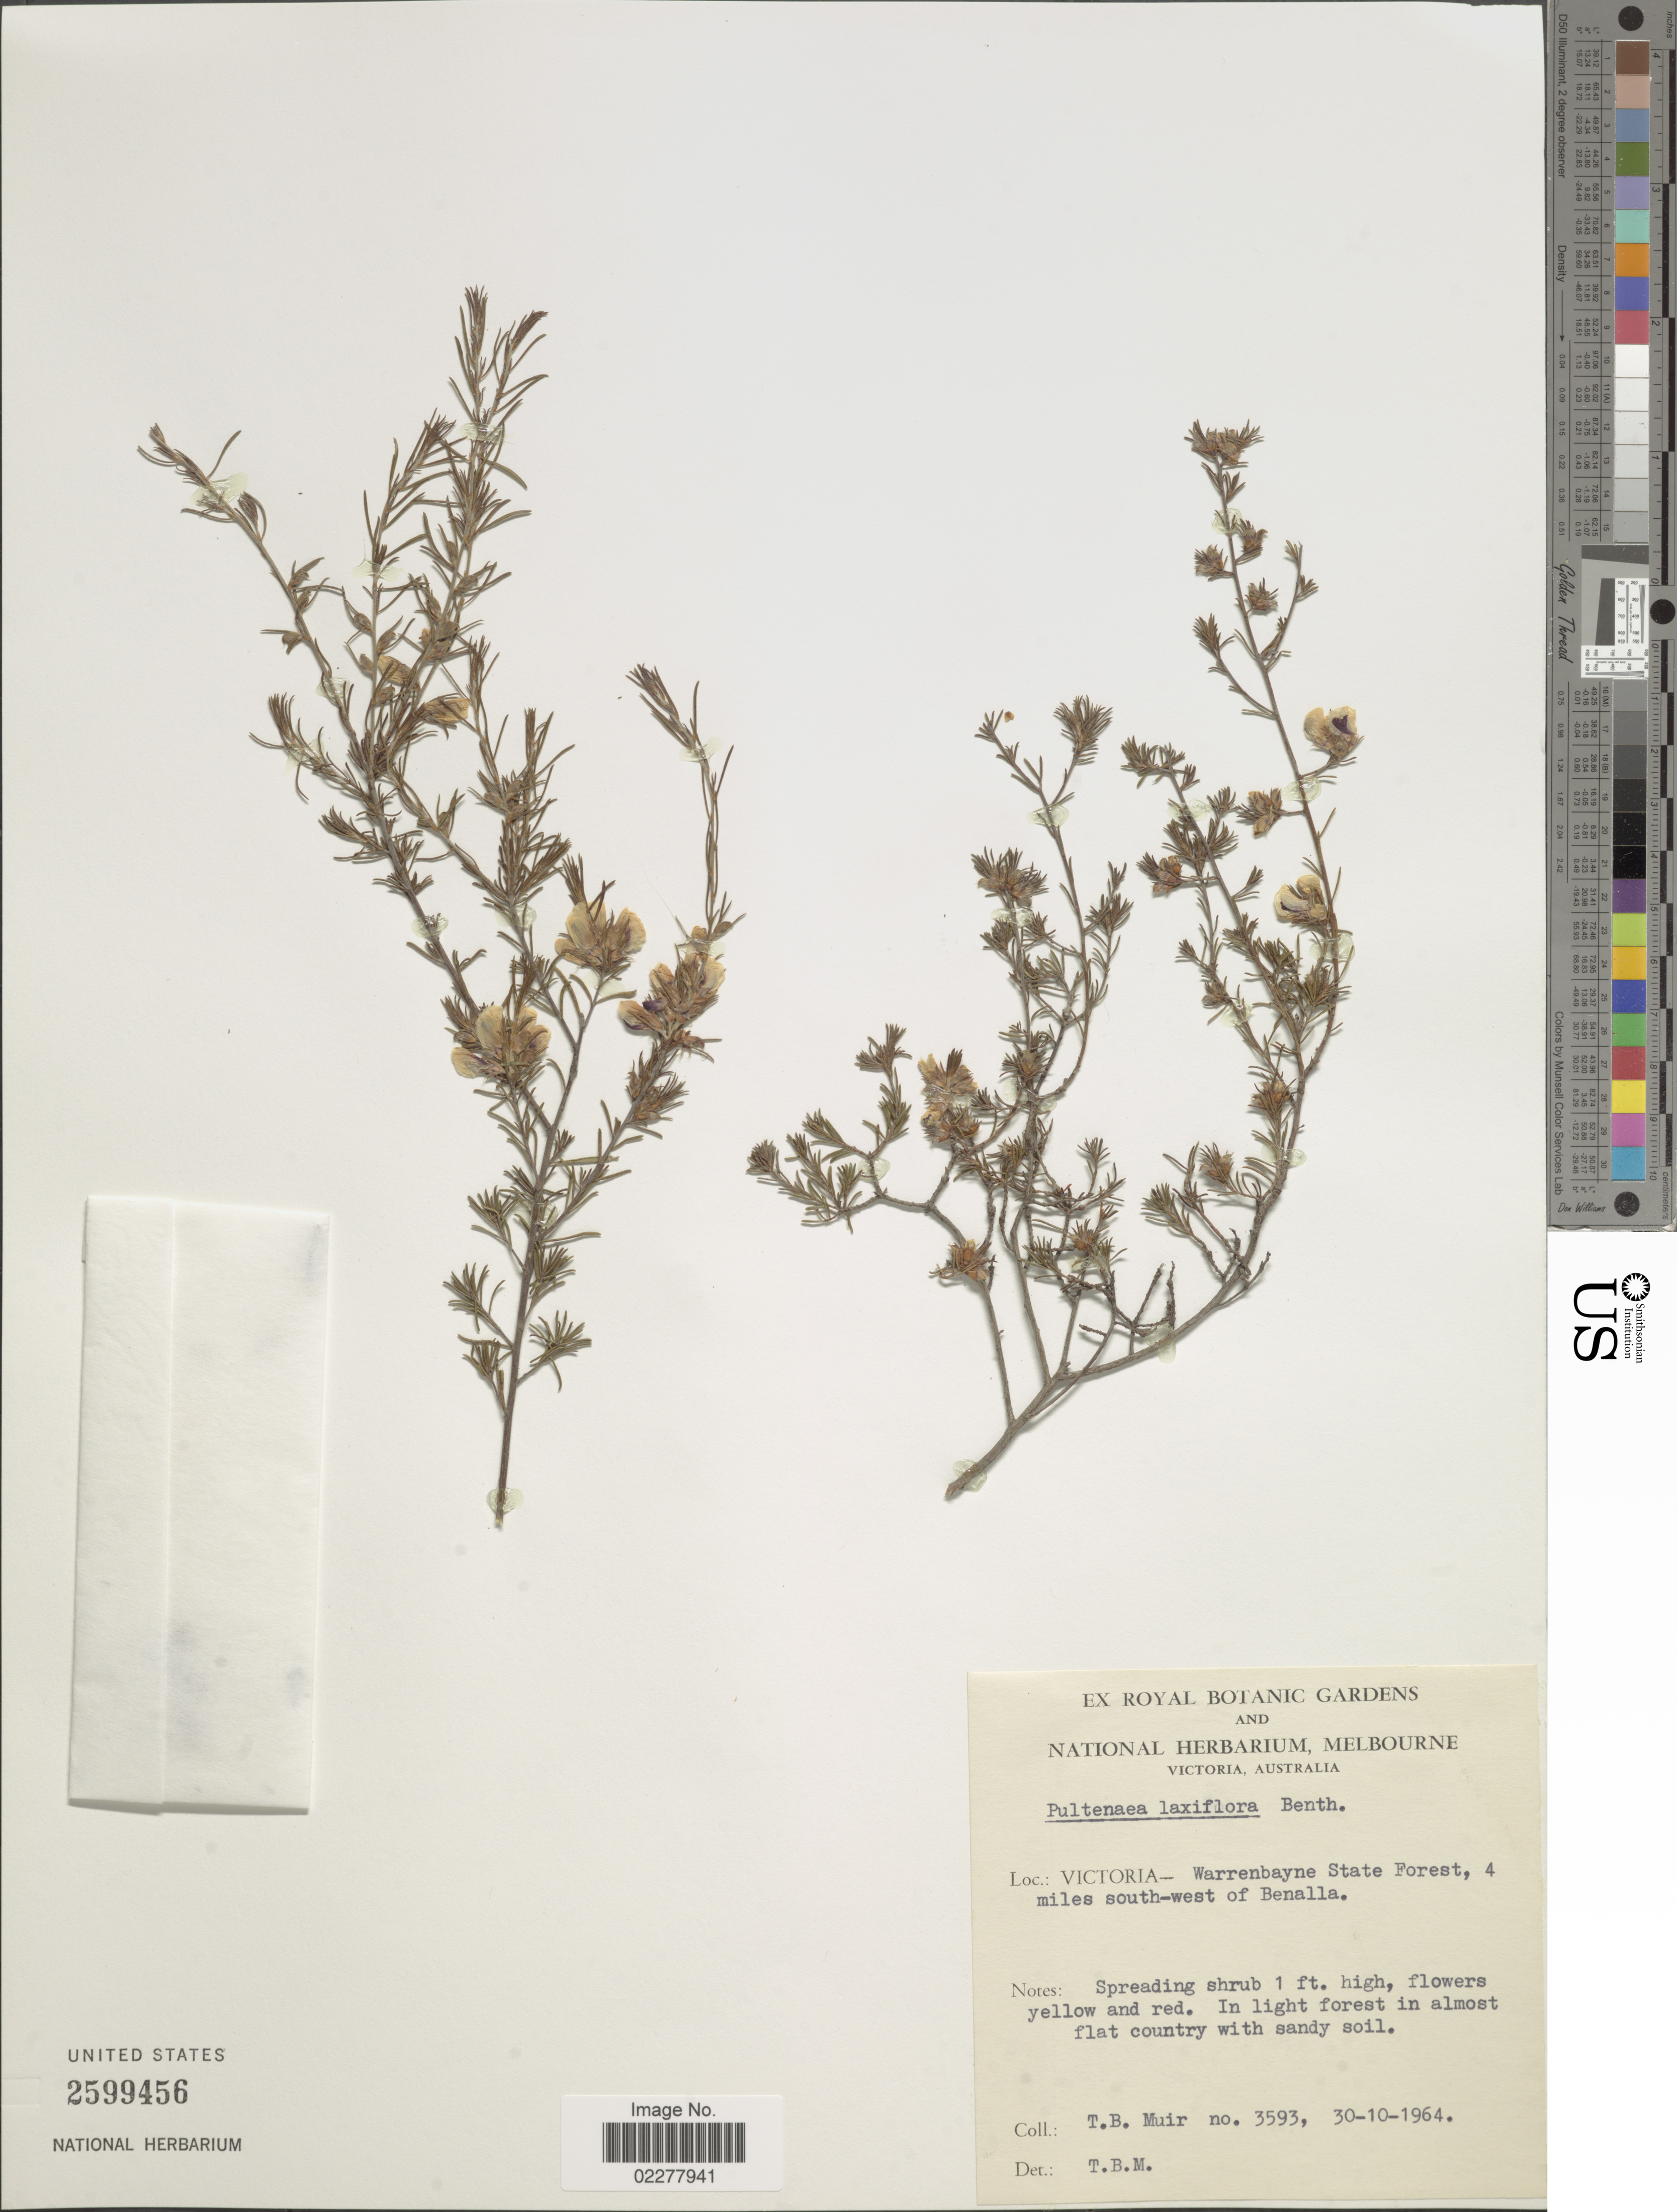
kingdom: Plantae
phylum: Tracheophyta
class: Magnoliopsida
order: Fabales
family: Fabaceae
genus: Pultenaea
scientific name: Pultenaea laxiflora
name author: Benth.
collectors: T. Muir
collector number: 3593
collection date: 1964-10-30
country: Australia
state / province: Victoria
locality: Victoria - Warrenbayne State Forest, 4 miles south-west of Benalla.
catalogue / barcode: US 2599456